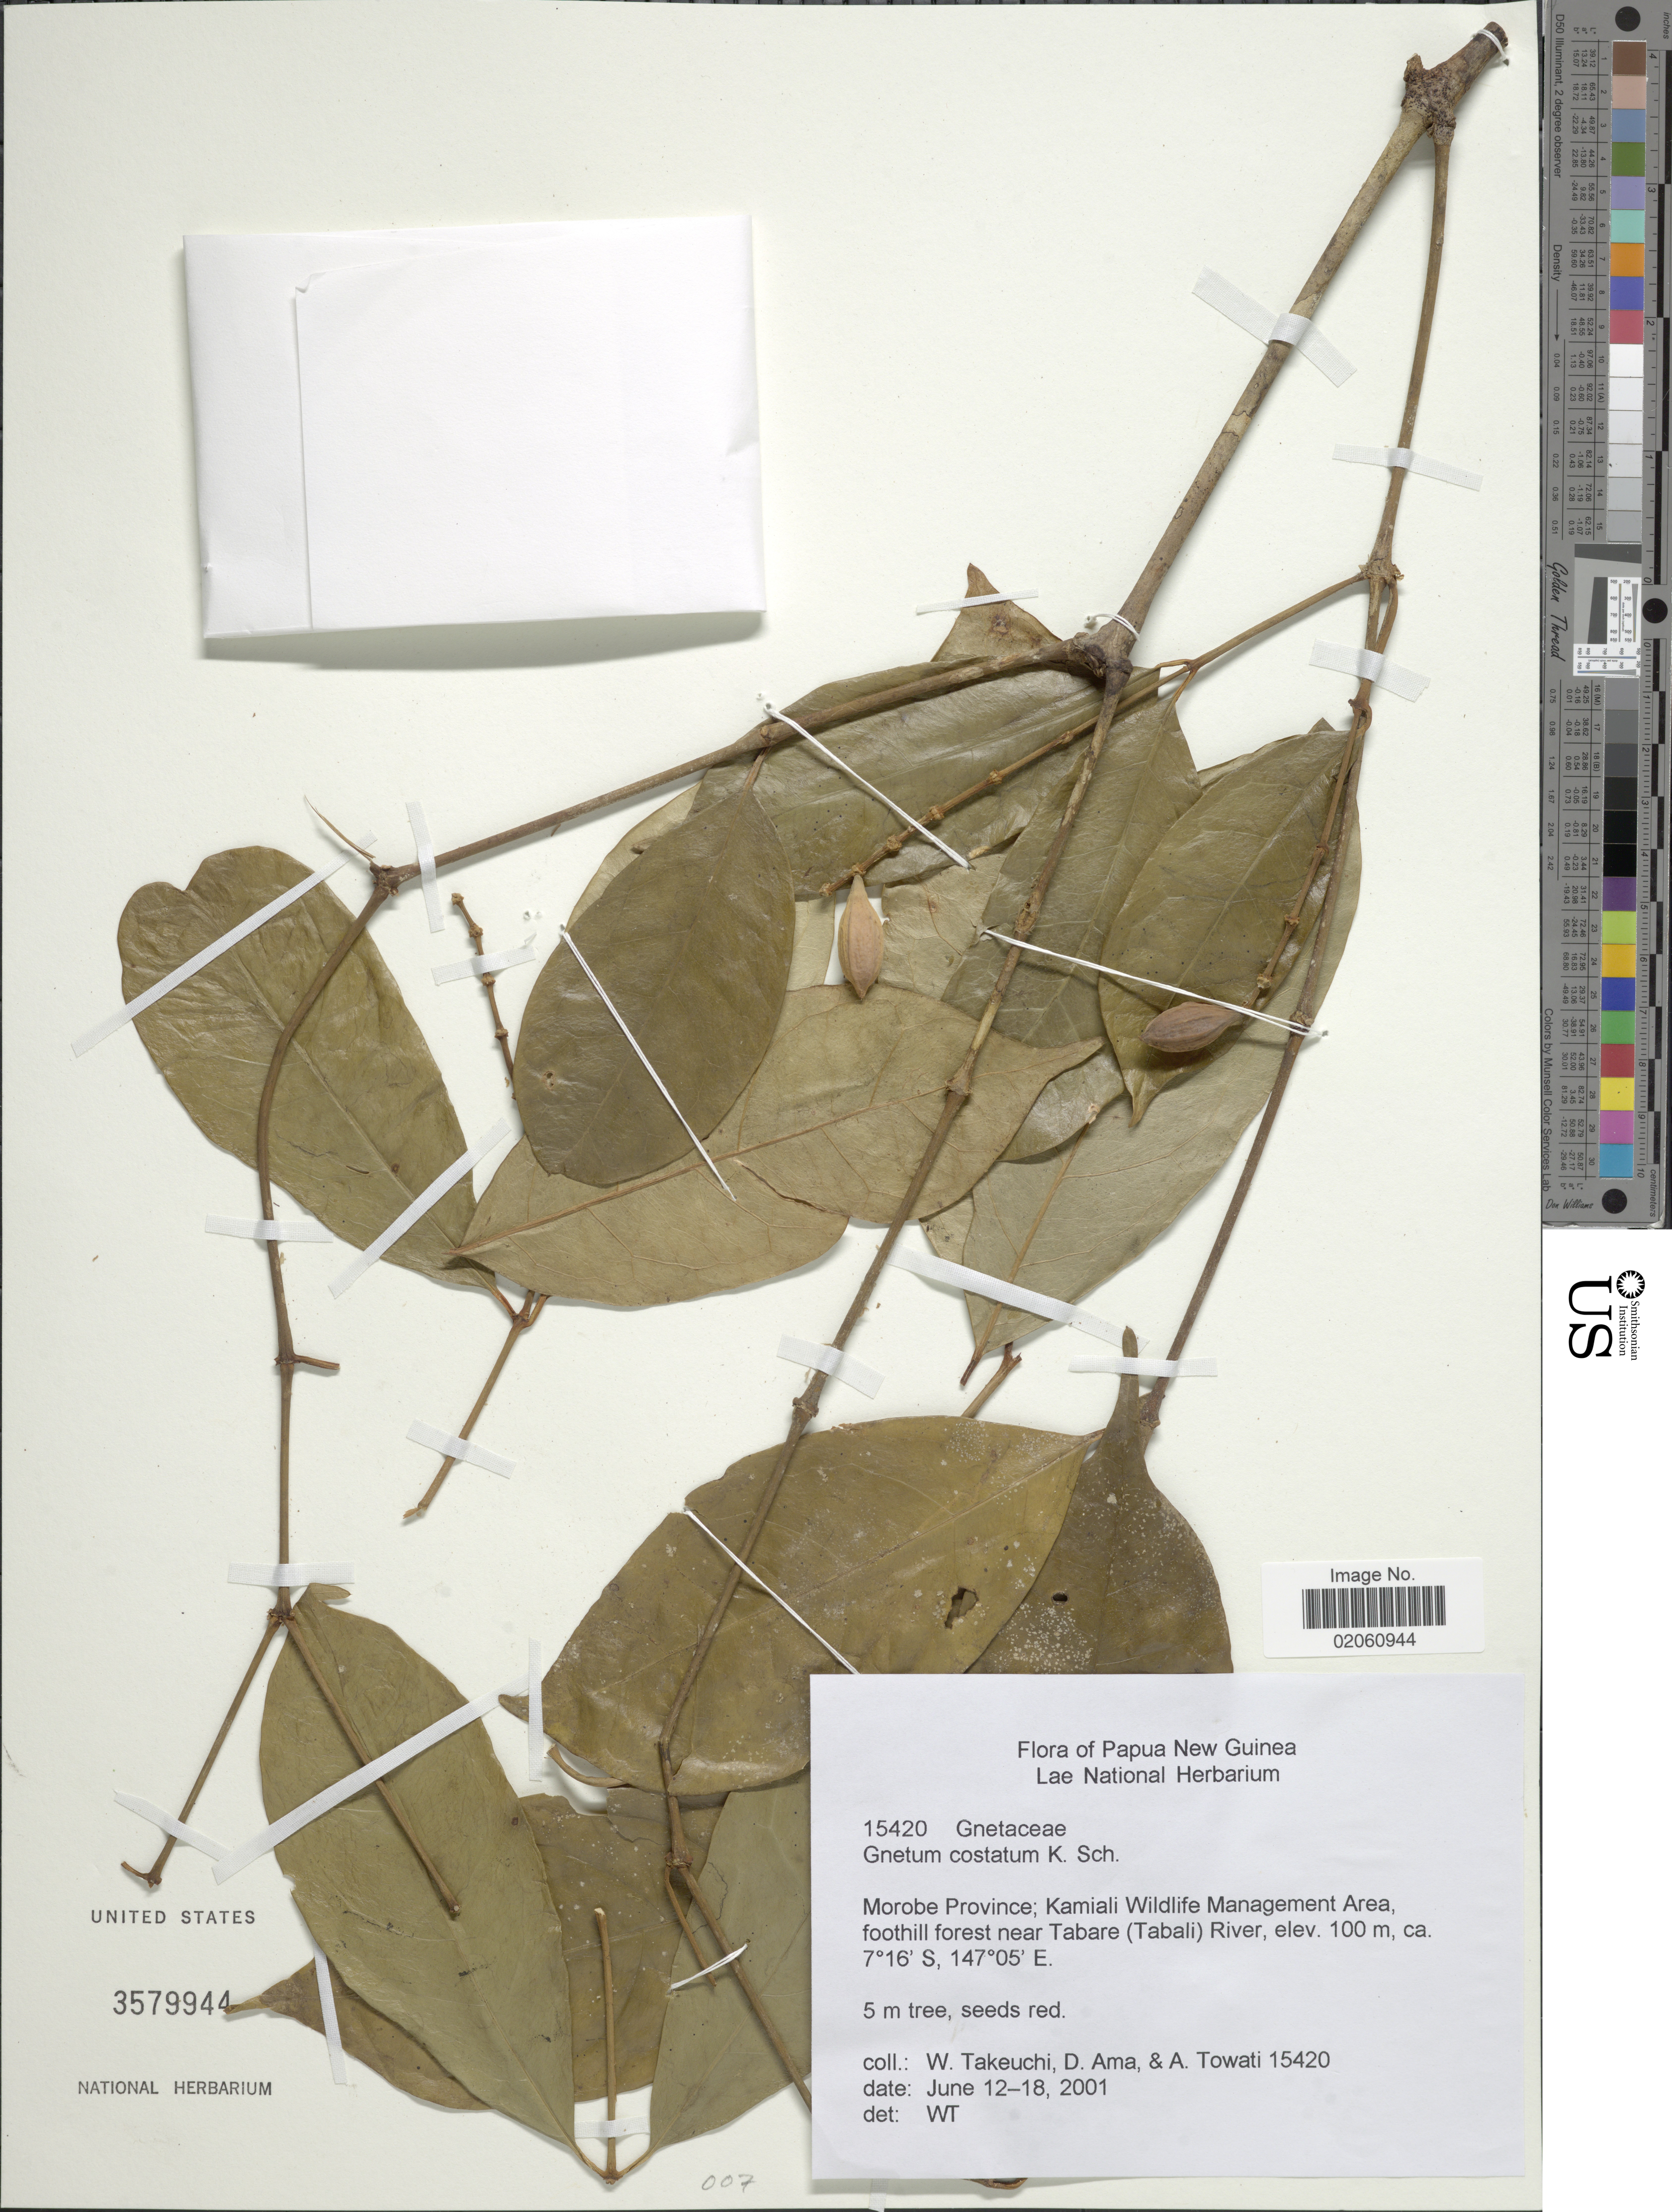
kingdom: Plantae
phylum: Tracheophyta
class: Gnetopsida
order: Gnetales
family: Gnetaceae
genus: Gnetum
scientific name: Gnetum costatum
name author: K. Schum.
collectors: W. Takeuchi, D. Ama & A. Towati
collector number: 15420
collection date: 2001-06-12/2001-06-18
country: Papua New Guinea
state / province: Morobe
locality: Kamiali Wildlife Management Area, foothill forest near Tabare (Tabali) River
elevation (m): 100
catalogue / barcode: US 3579944